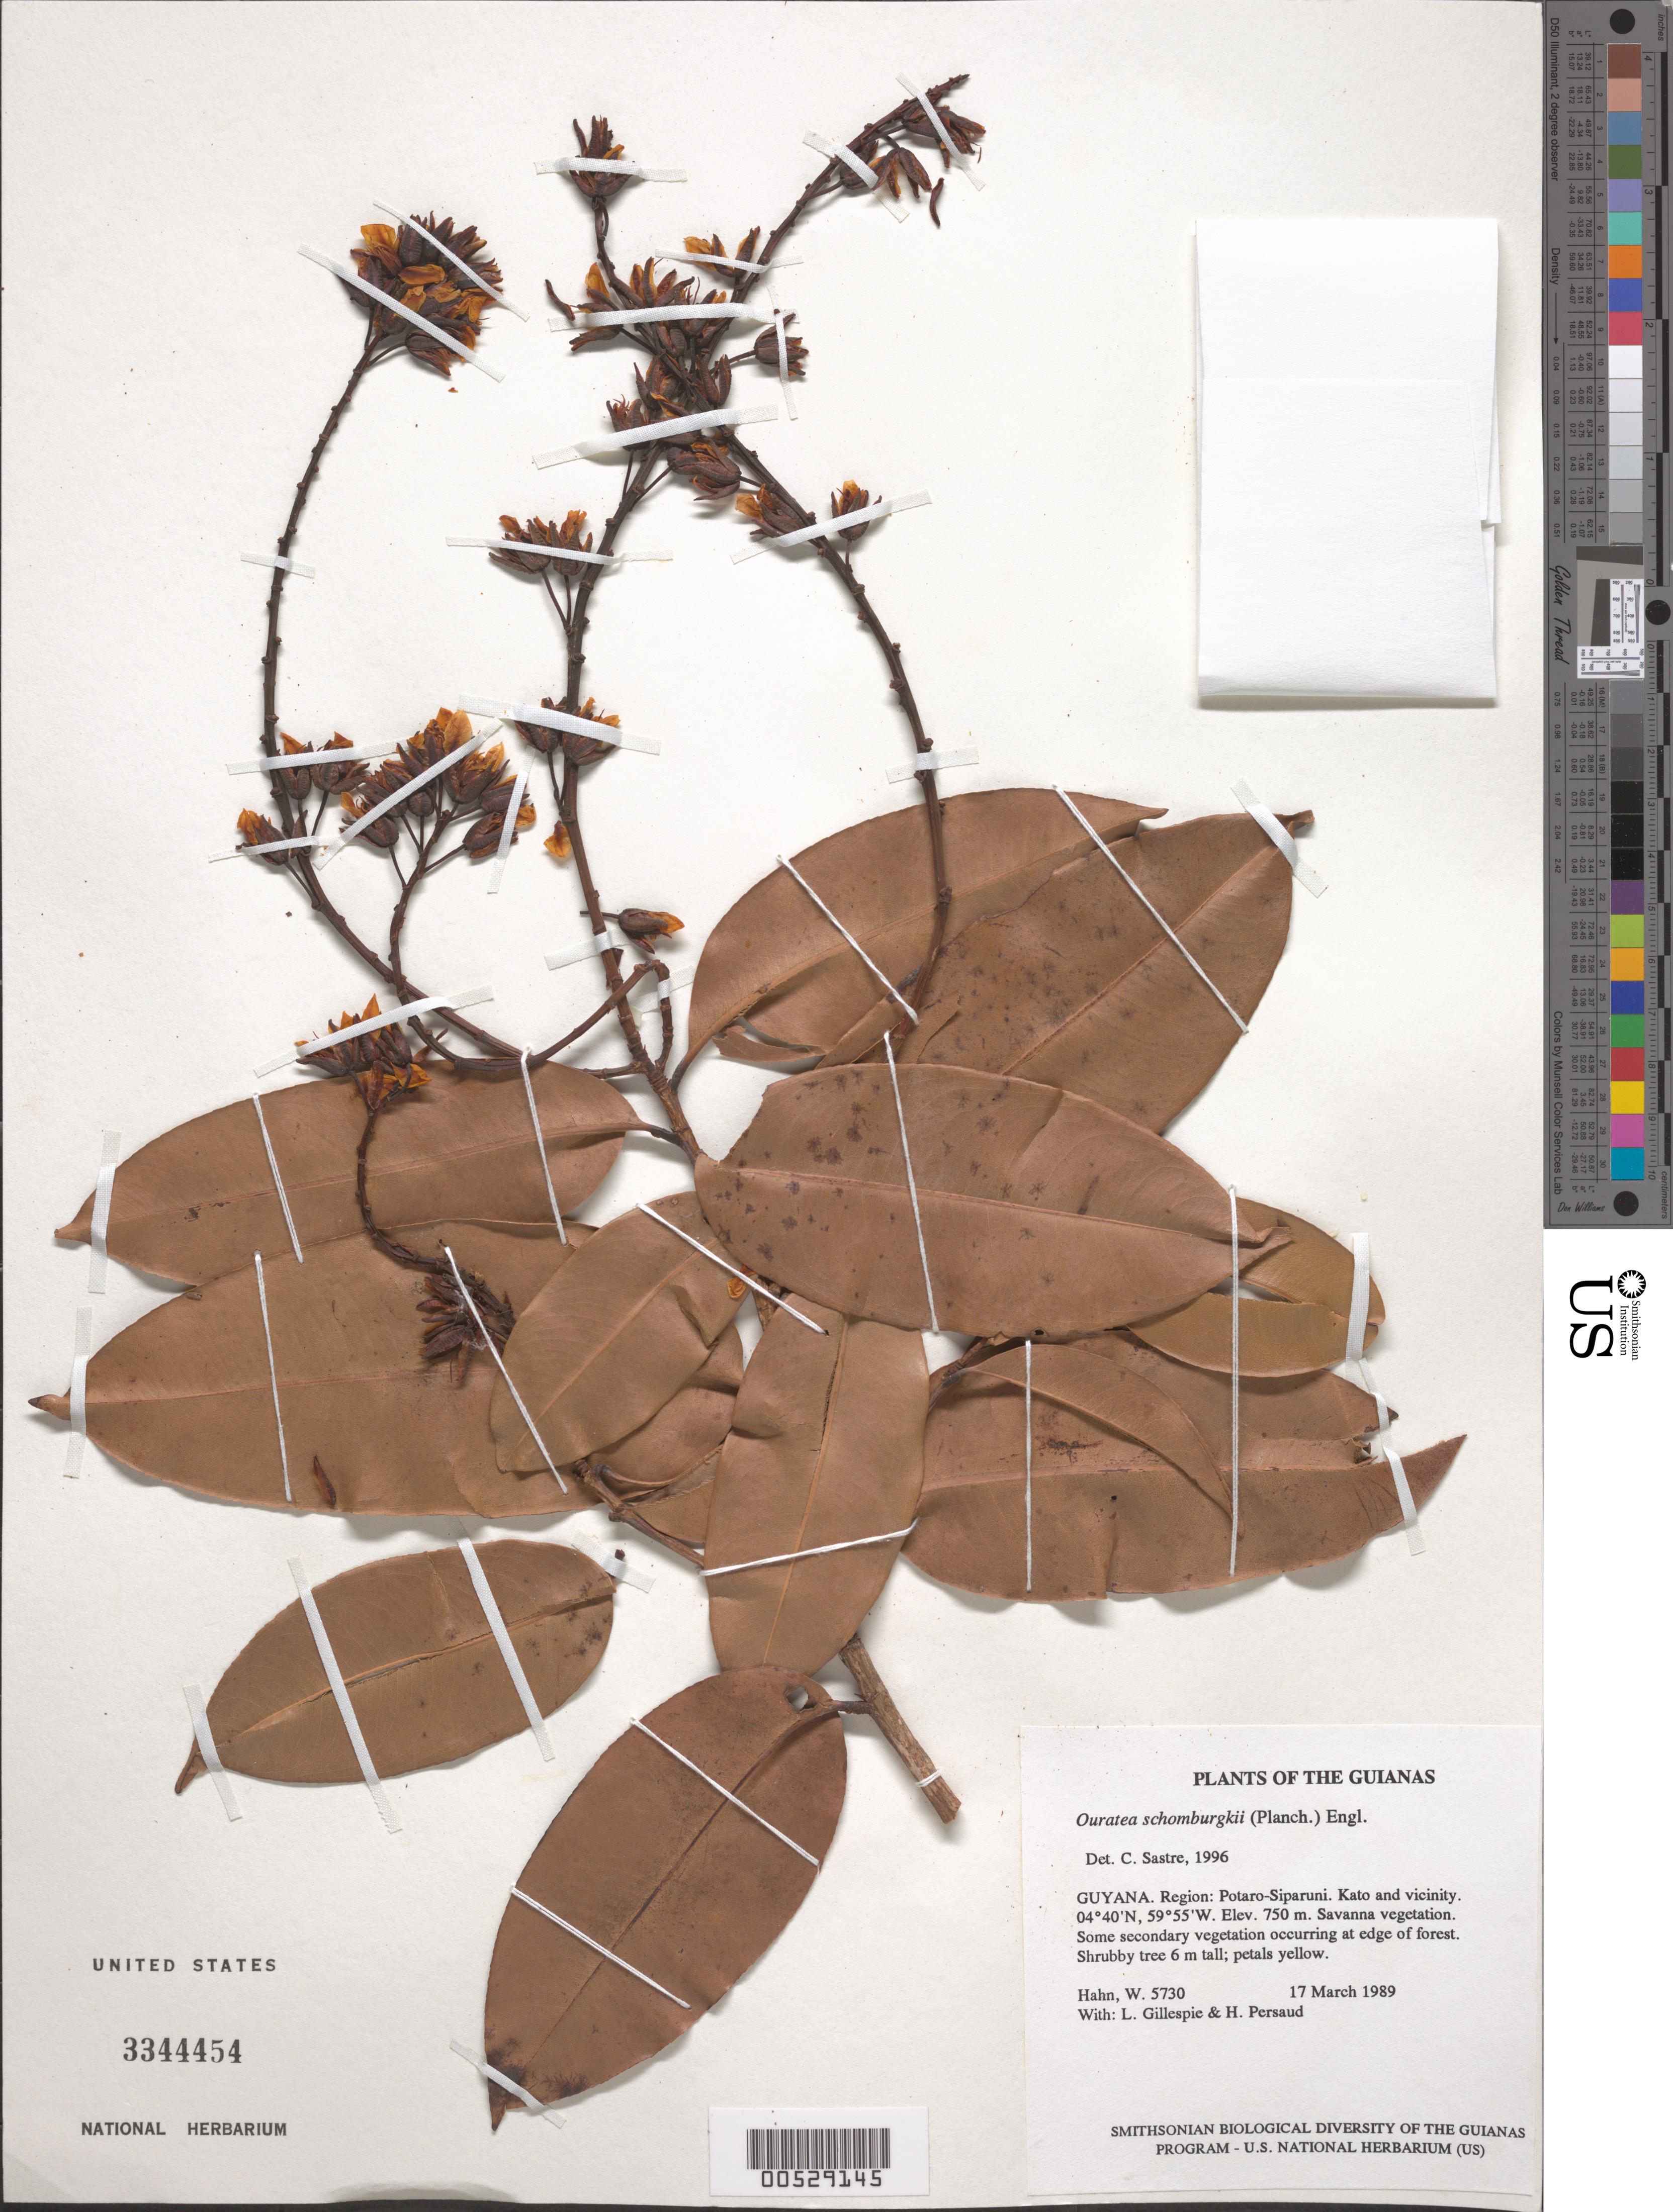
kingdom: Plantae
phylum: Tracheophyta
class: Magnoliopsida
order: Malpighiales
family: Ochnaceae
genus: Ouratea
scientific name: Ouratea schomburgkii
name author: (Planch.) Engl.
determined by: Sastre, C. H. L.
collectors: W. Hahn, L. J. Gillespie & H. Persaud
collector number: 5730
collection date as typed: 17 March 1989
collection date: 1989-03-17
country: Guyana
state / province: Potaro-Siparuni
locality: Kato and vicinity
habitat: Savanna vegetation. Some secondary vegetation occurring at edge of forest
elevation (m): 750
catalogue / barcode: US 3344454